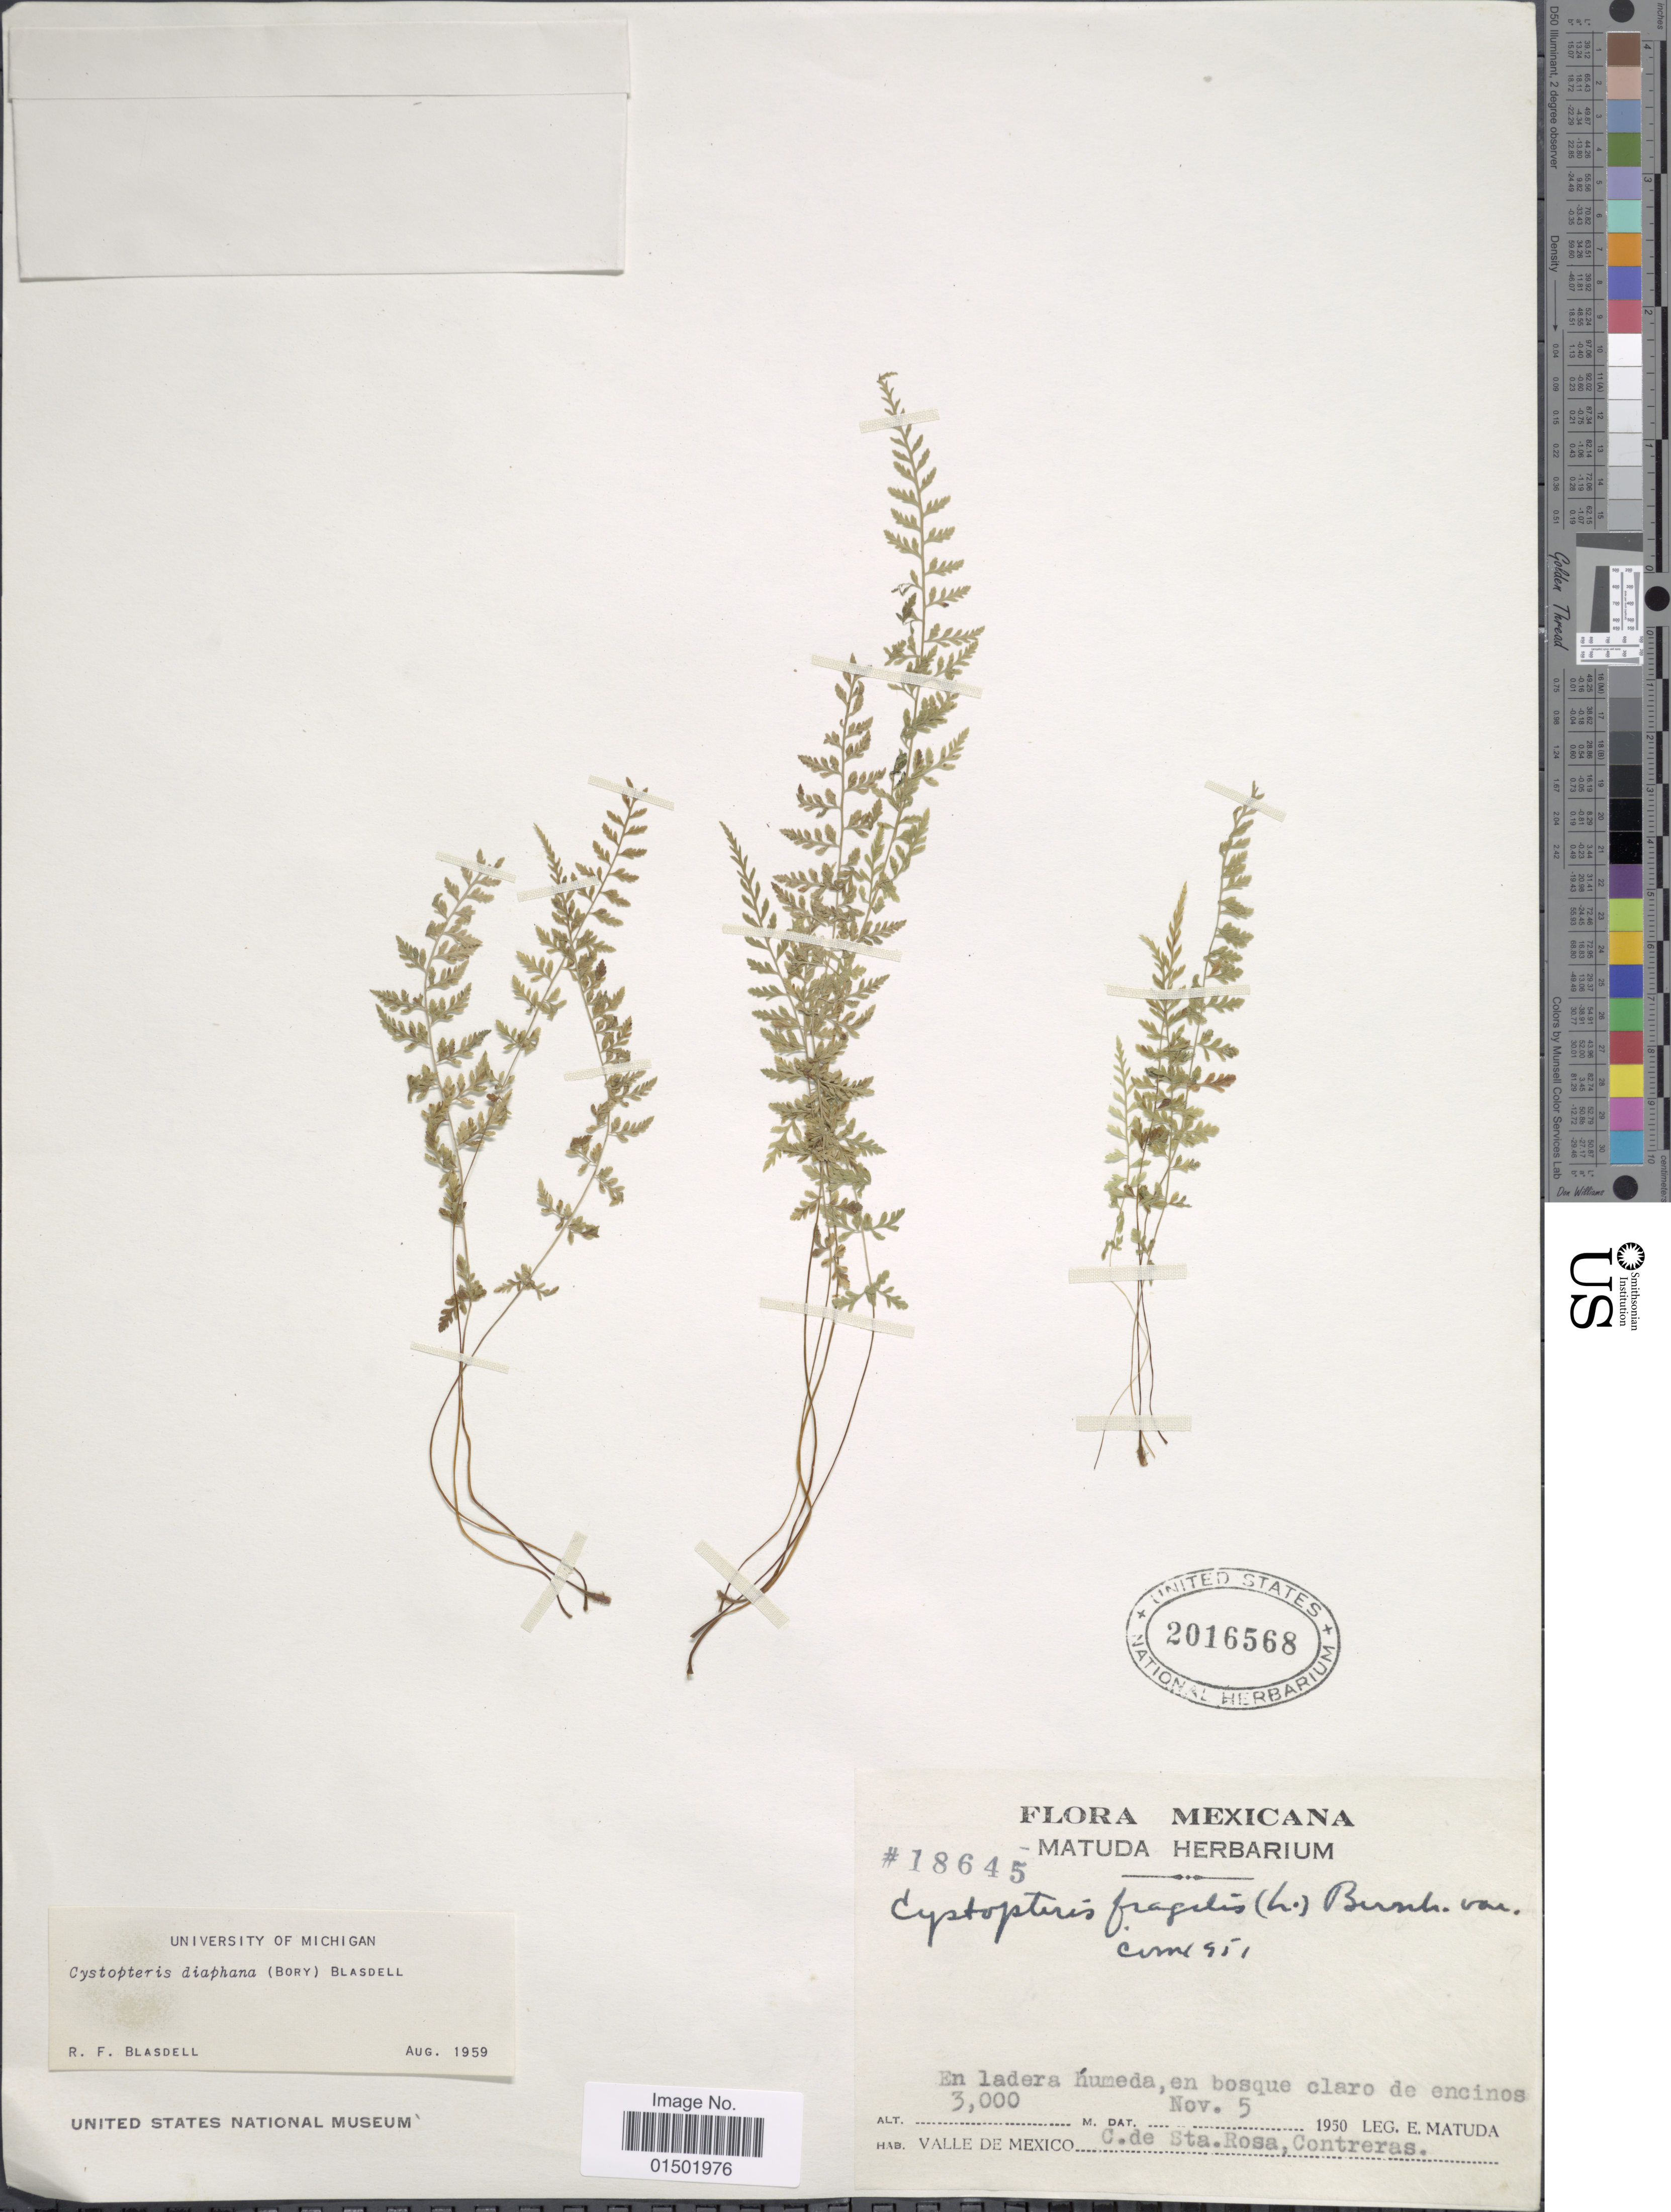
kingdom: Plantae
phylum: Tracheophyta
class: Polypodiopsida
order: Polypodiales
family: Cystopteridaceae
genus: Cystopteris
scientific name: Cystopteris diaphana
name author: (Bory) Blasdell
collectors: E. Matuda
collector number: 18645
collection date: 1950-11-05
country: Mexico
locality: Valle de Mexico. C. de Sta. Rosa, Contreras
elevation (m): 3000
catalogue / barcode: US 2016568